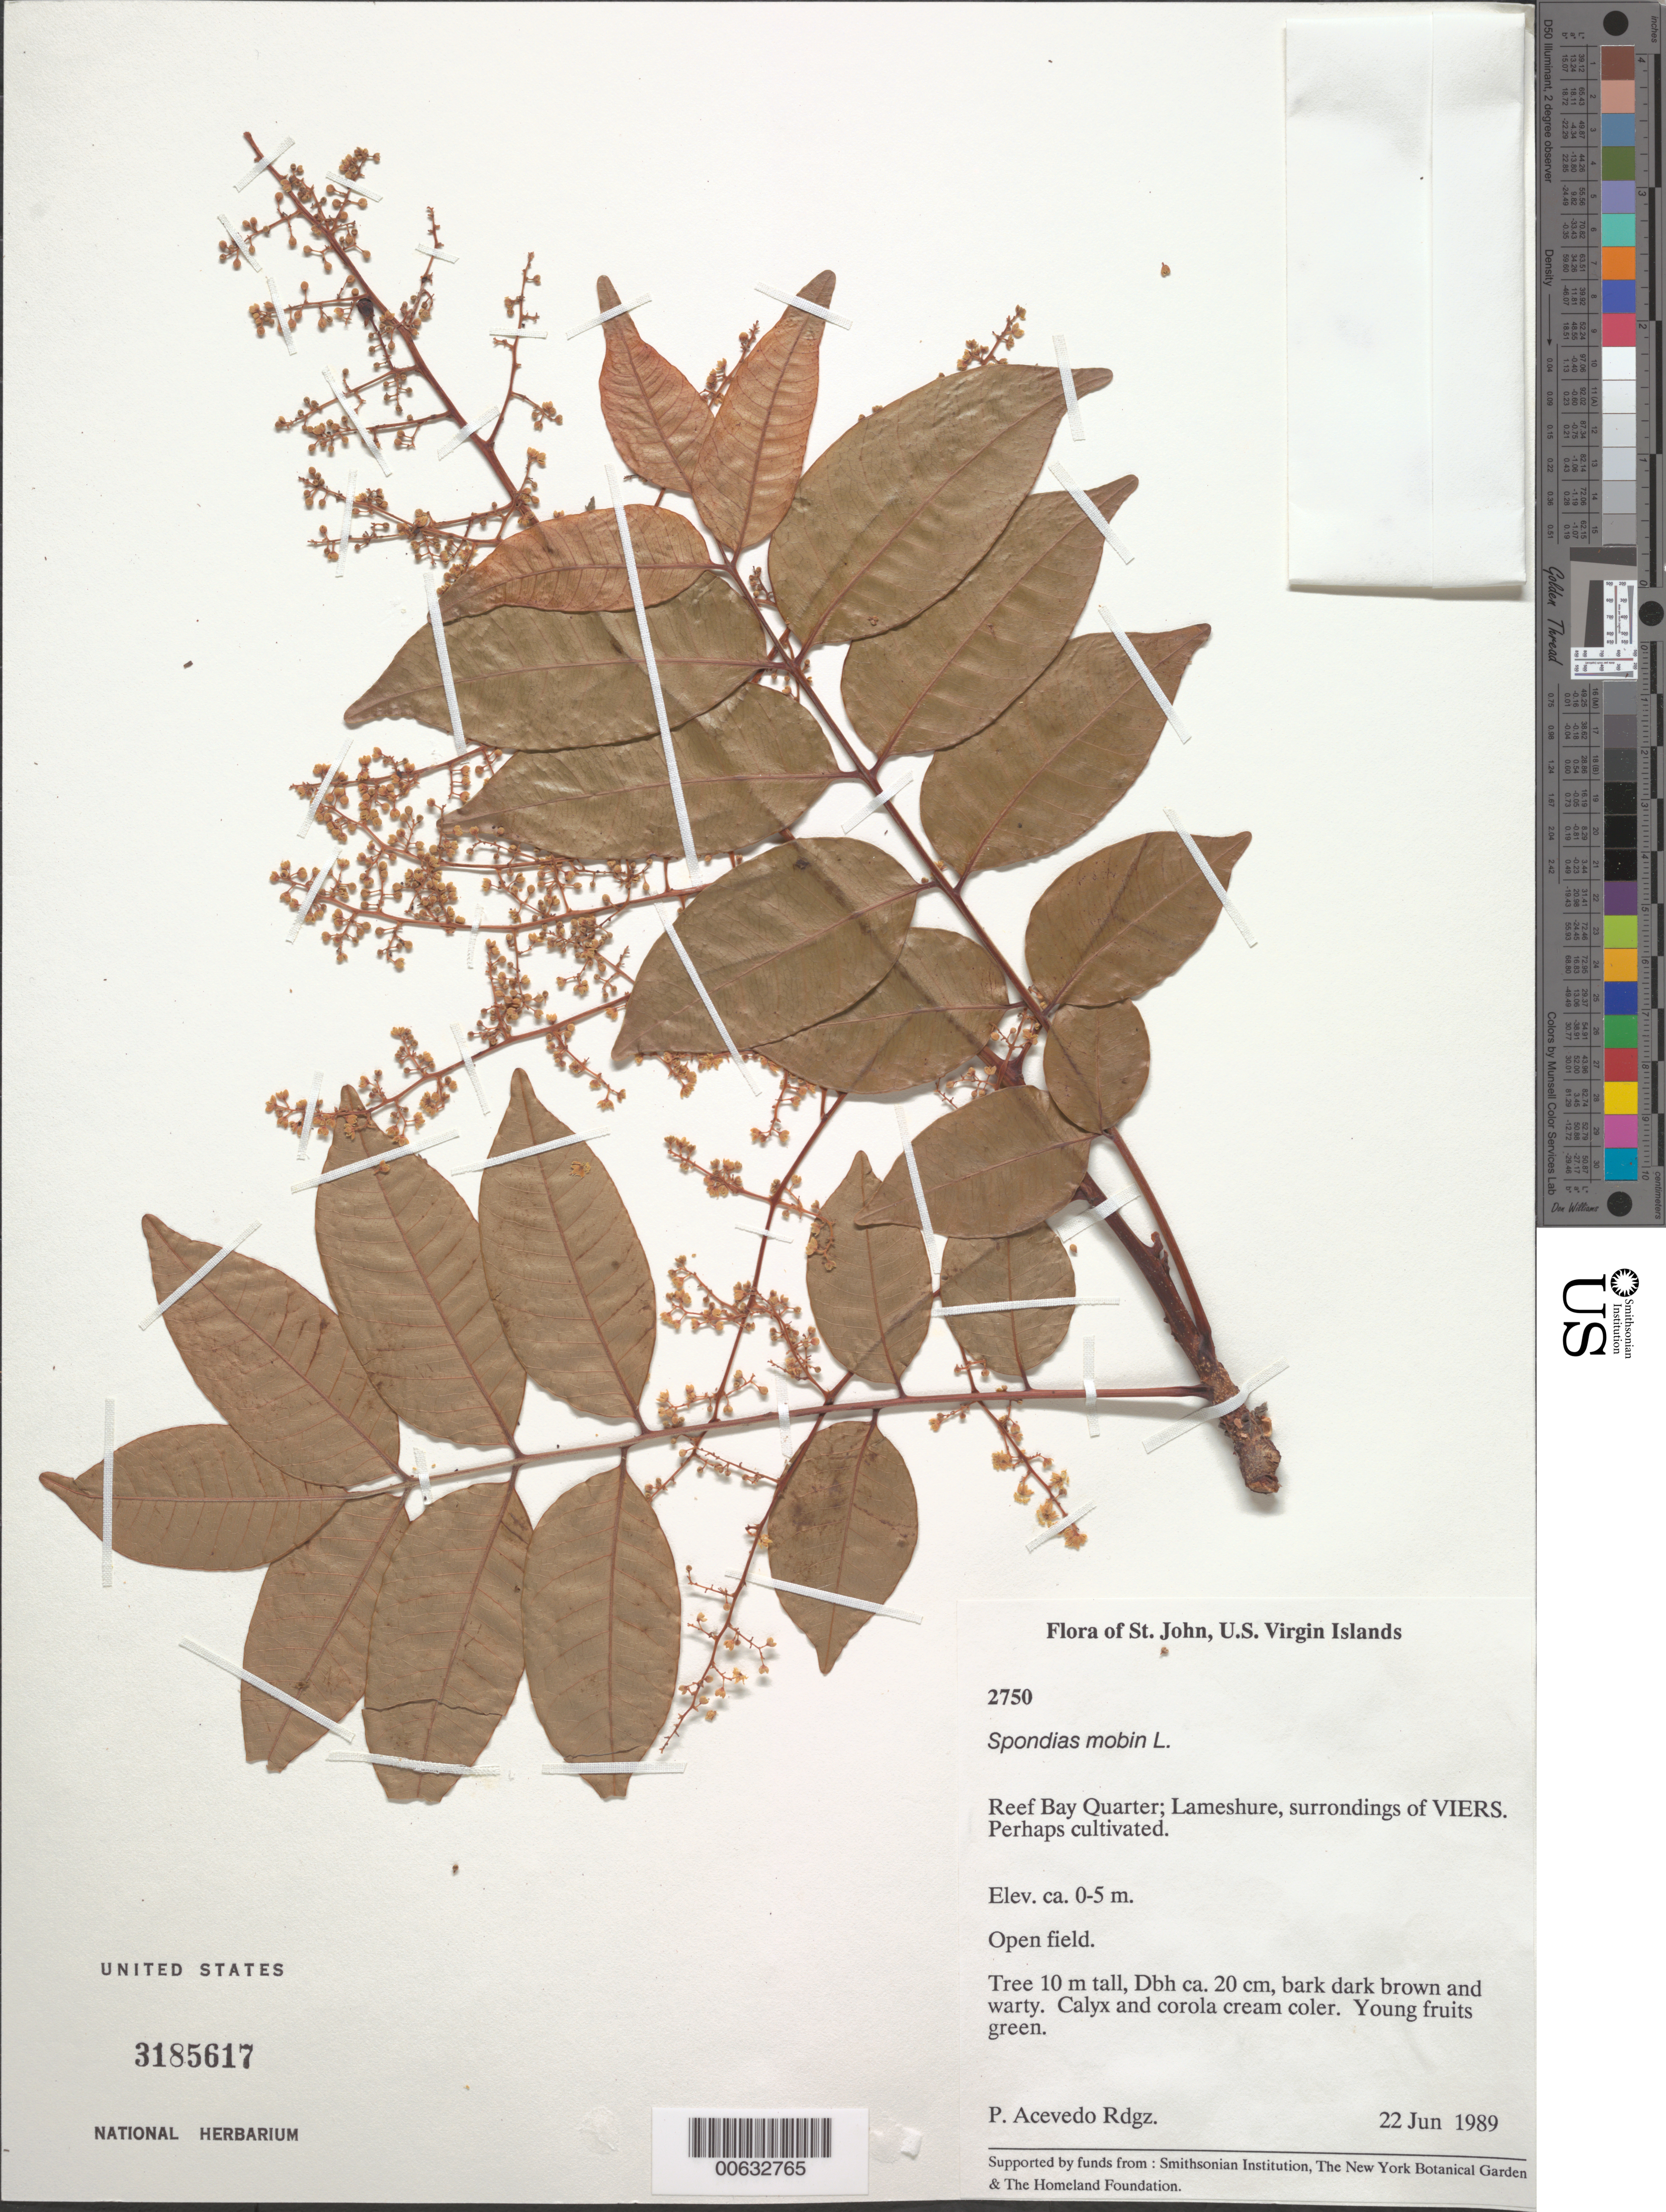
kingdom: Plantae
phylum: Tracheophyta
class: Magnoliopsida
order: Sapindales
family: Anacardiaceae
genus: Spondias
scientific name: Spondias mombin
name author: L.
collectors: P. Acevedo-Rodr.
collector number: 2750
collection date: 1989-06-22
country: U.S. Virgin Islands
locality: St. John, Reef Bay Quarter; Lameshure, surroundings of Viers.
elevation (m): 0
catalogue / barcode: US 3185617